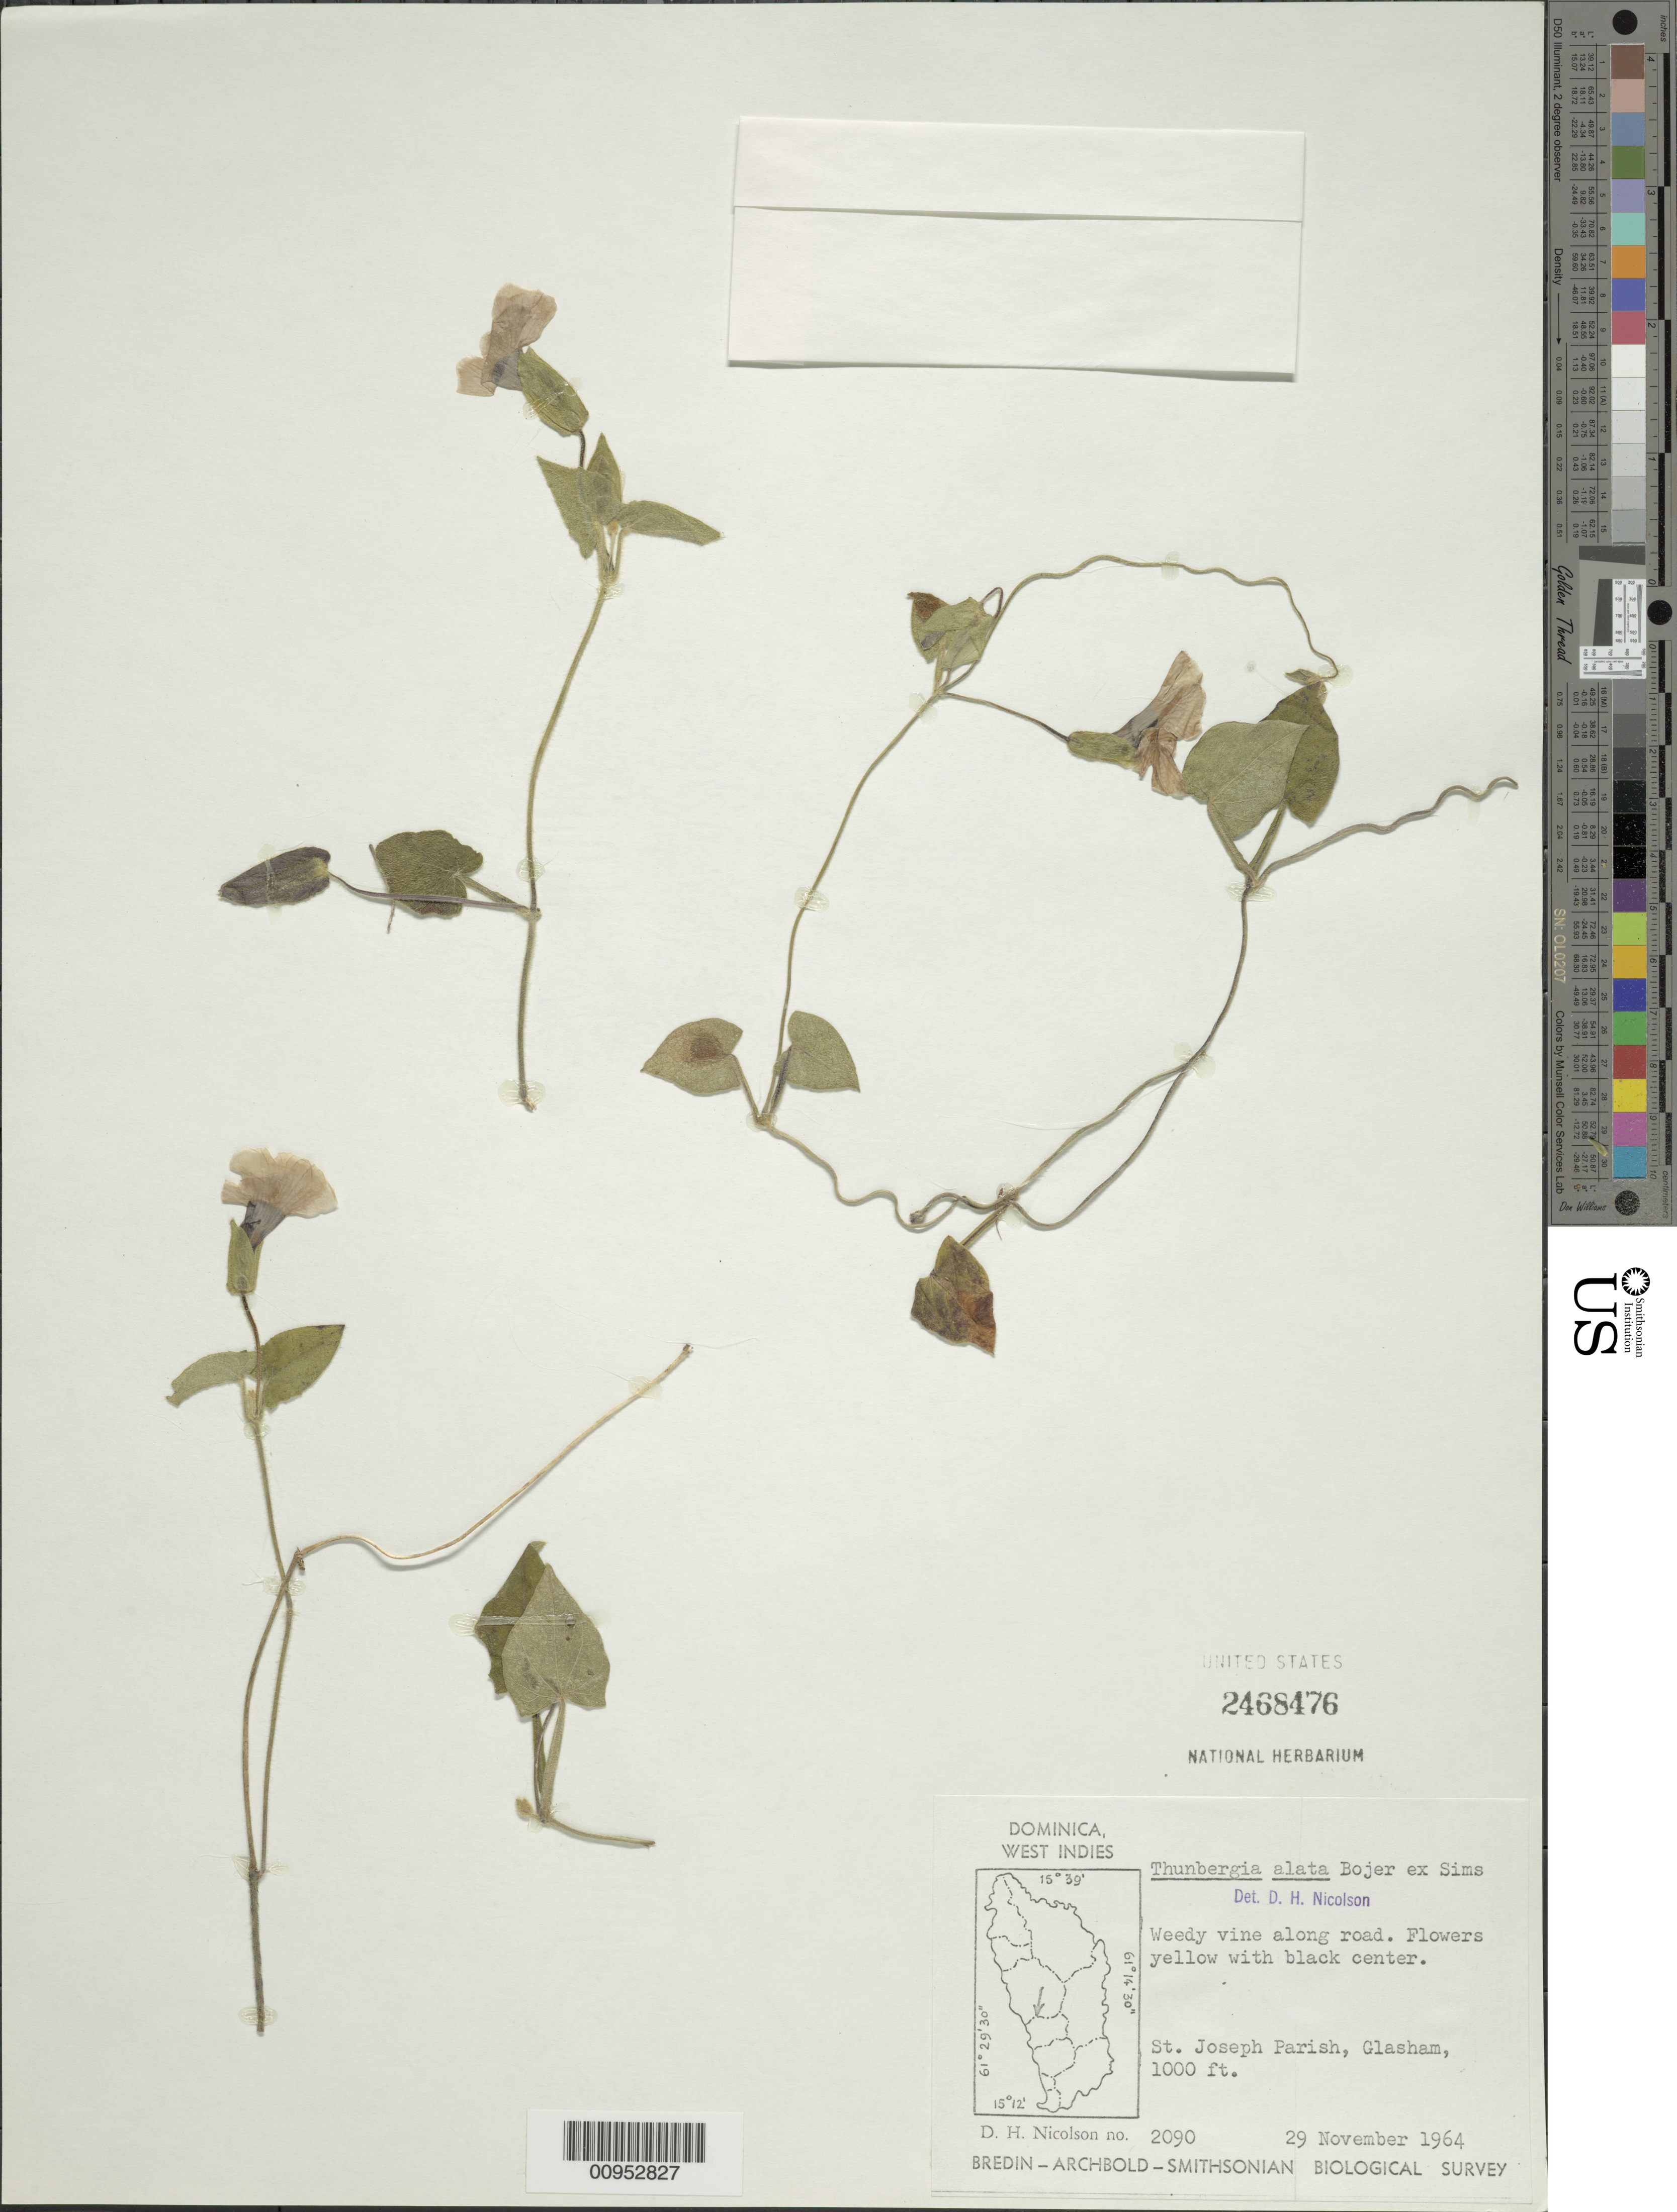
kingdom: Plantae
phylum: Tracheophyta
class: Magnoliopsida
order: Lamiales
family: Acanthaceae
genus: Thunbergia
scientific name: Thunbergia alata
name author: Bojer ex Sims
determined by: Nicolson, Dan H.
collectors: D. H. Nicolson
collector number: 2090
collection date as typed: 29 Nov 1964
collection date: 1964-11-29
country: Dominica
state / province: St. George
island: Dominica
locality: Glasham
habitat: Along road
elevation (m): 305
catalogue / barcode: US 2468476